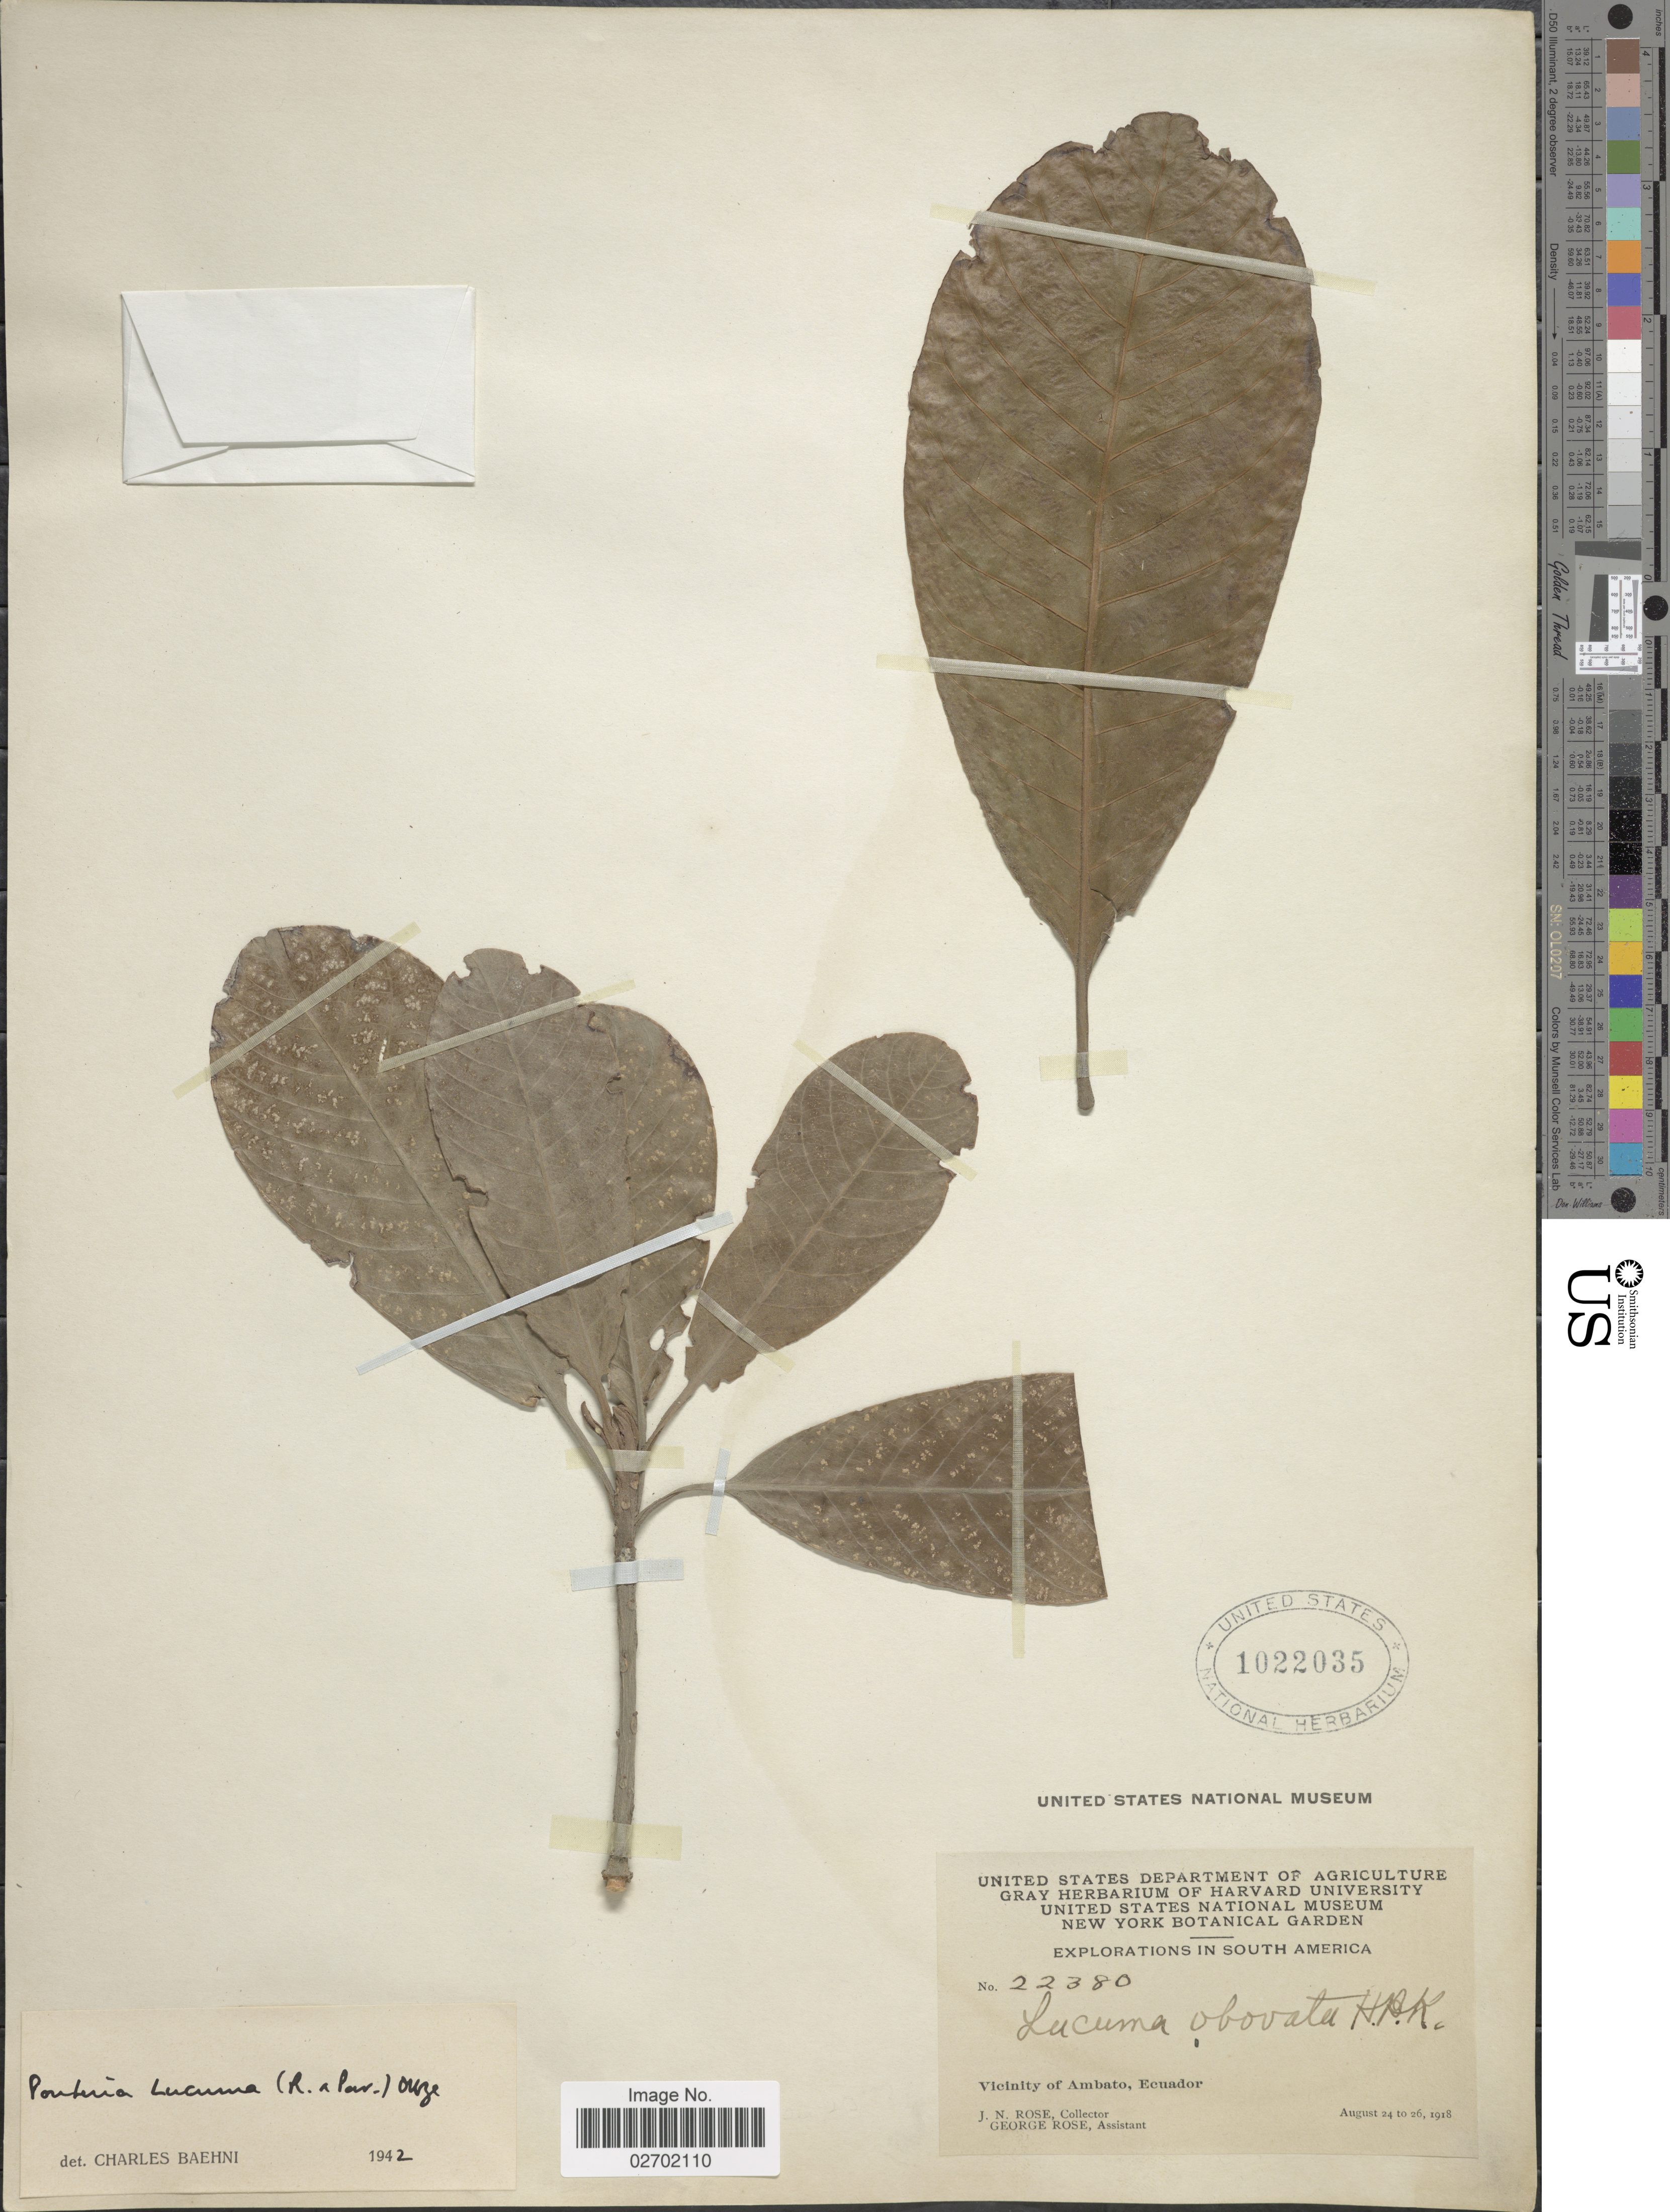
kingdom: Plantae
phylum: Tracheophyta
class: Magnoliopsida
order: Ericales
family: Sapotaceae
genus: Pouteria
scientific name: Pouteria lucuma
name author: (Ruiz & Pav.) Kuntze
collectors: J. N. Rose & G. Rose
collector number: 22380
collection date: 1918-08-24/1918-08-26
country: Ecuador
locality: Vicinity of Ambato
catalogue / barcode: US 1022035